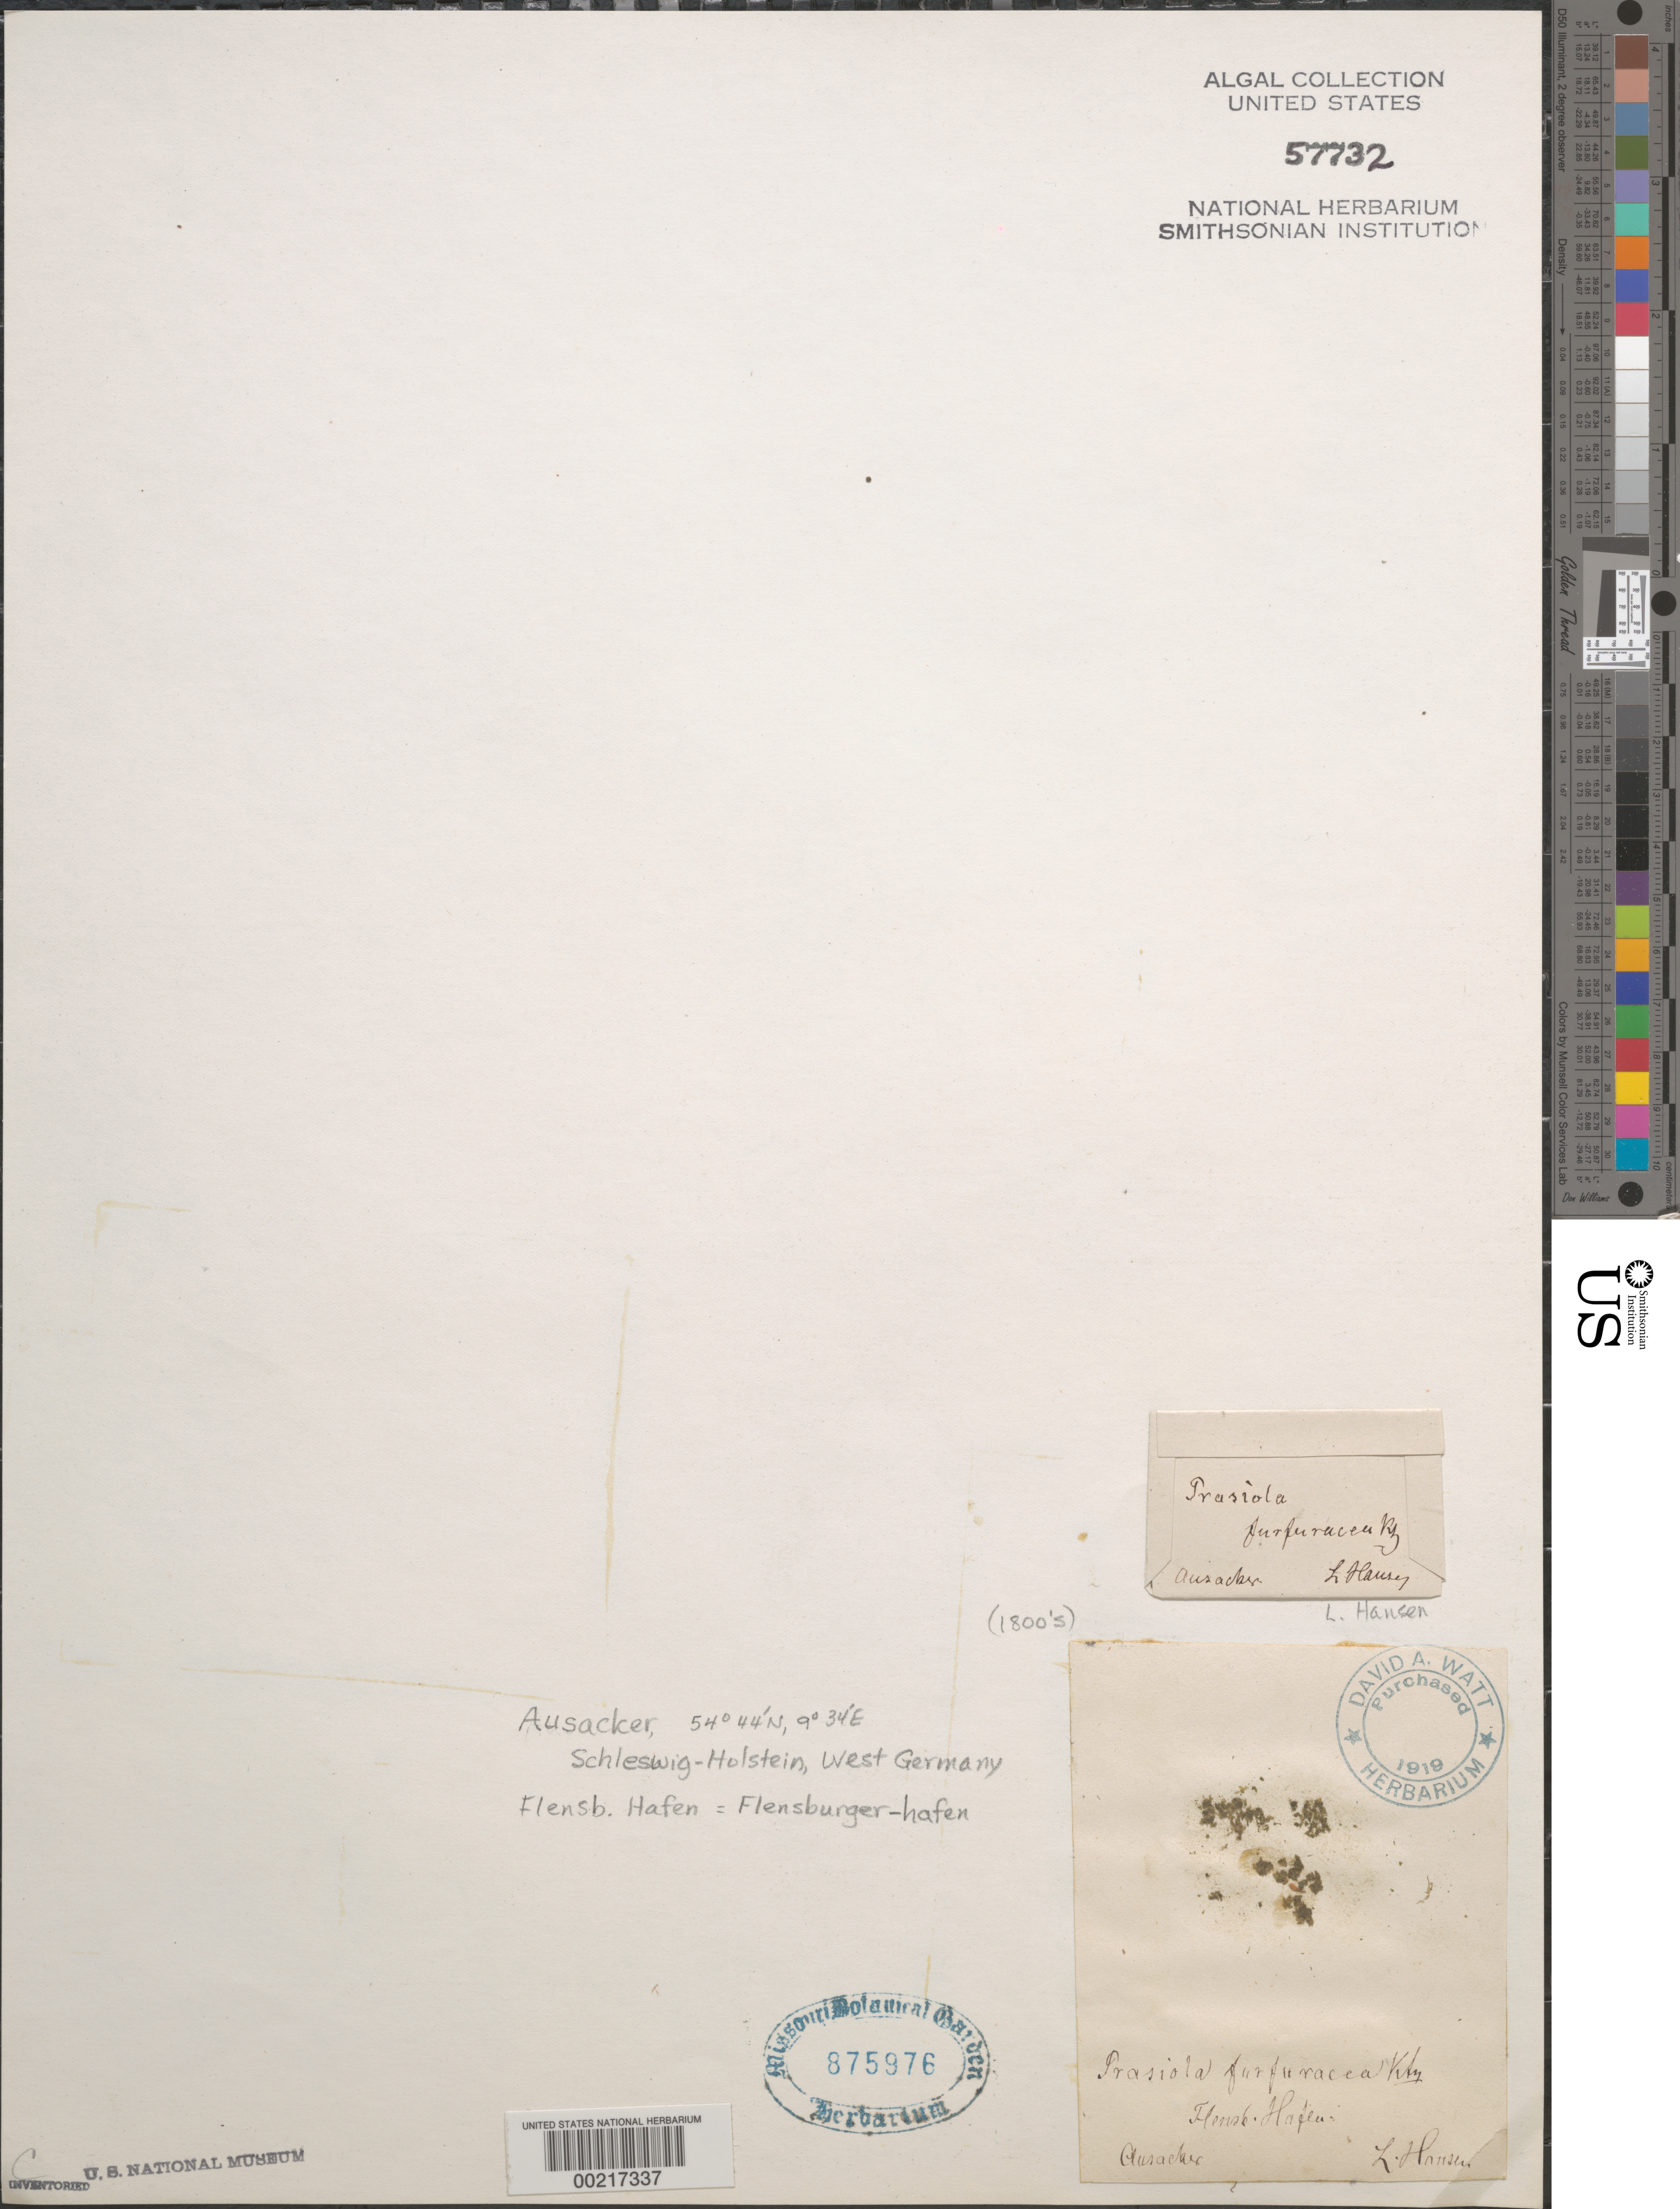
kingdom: Plantae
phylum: Chlorophyta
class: Trebouxiophyceae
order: Prasiolales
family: Prasiolaceae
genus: Prasiola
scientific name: Prasiola furfuracea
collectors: L. Hansen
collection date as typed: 18--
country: Germany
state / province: Schleswig-Holstein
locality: Ausacker, Flensburger-Hafen (Flensb. Hafen)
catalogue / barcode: US 57732